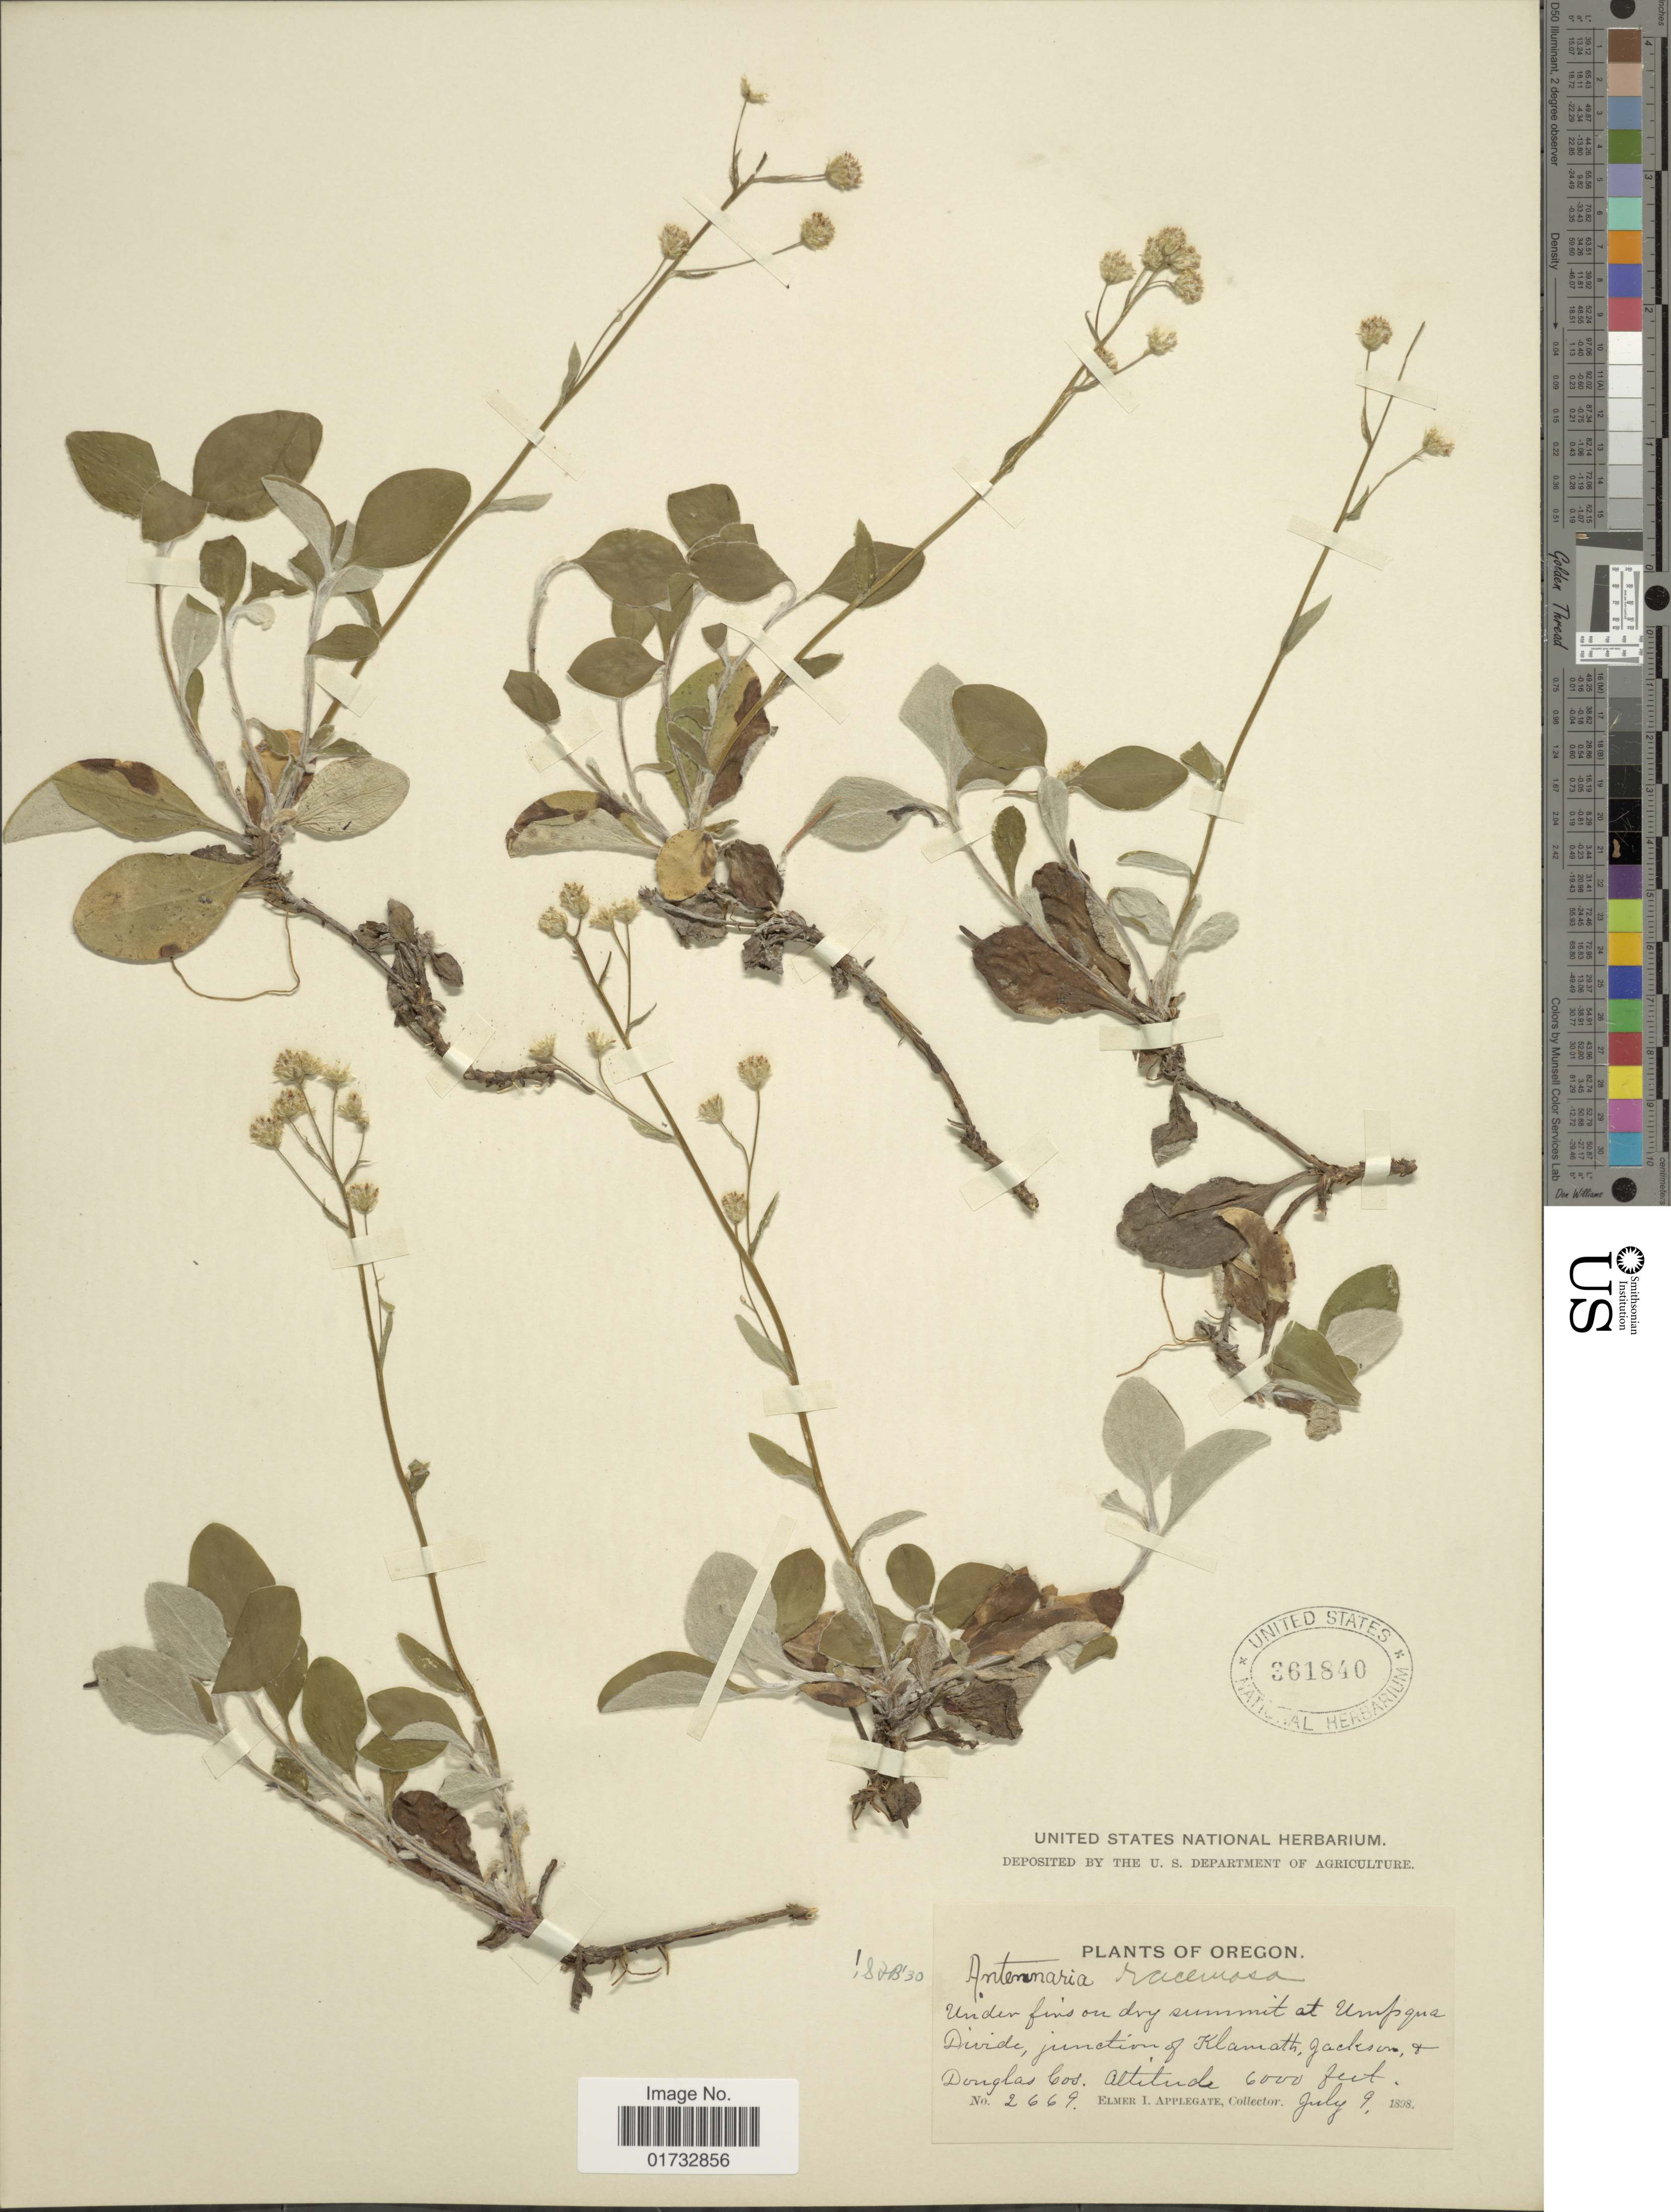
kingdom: Plantae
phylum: Tracheophyta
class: Magnoliopsida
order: Asterales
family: Asteraceae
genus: Antennaria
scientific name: Antennaria racemosa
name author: Hook.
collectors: E. I. Applegate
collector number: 2669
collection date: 1898-07-09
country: United States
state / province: Oregon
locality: summit at Umpque Divide, junction of Klamath, Jackson + Douglas Cos.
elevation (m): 1829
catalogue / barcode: US 361840